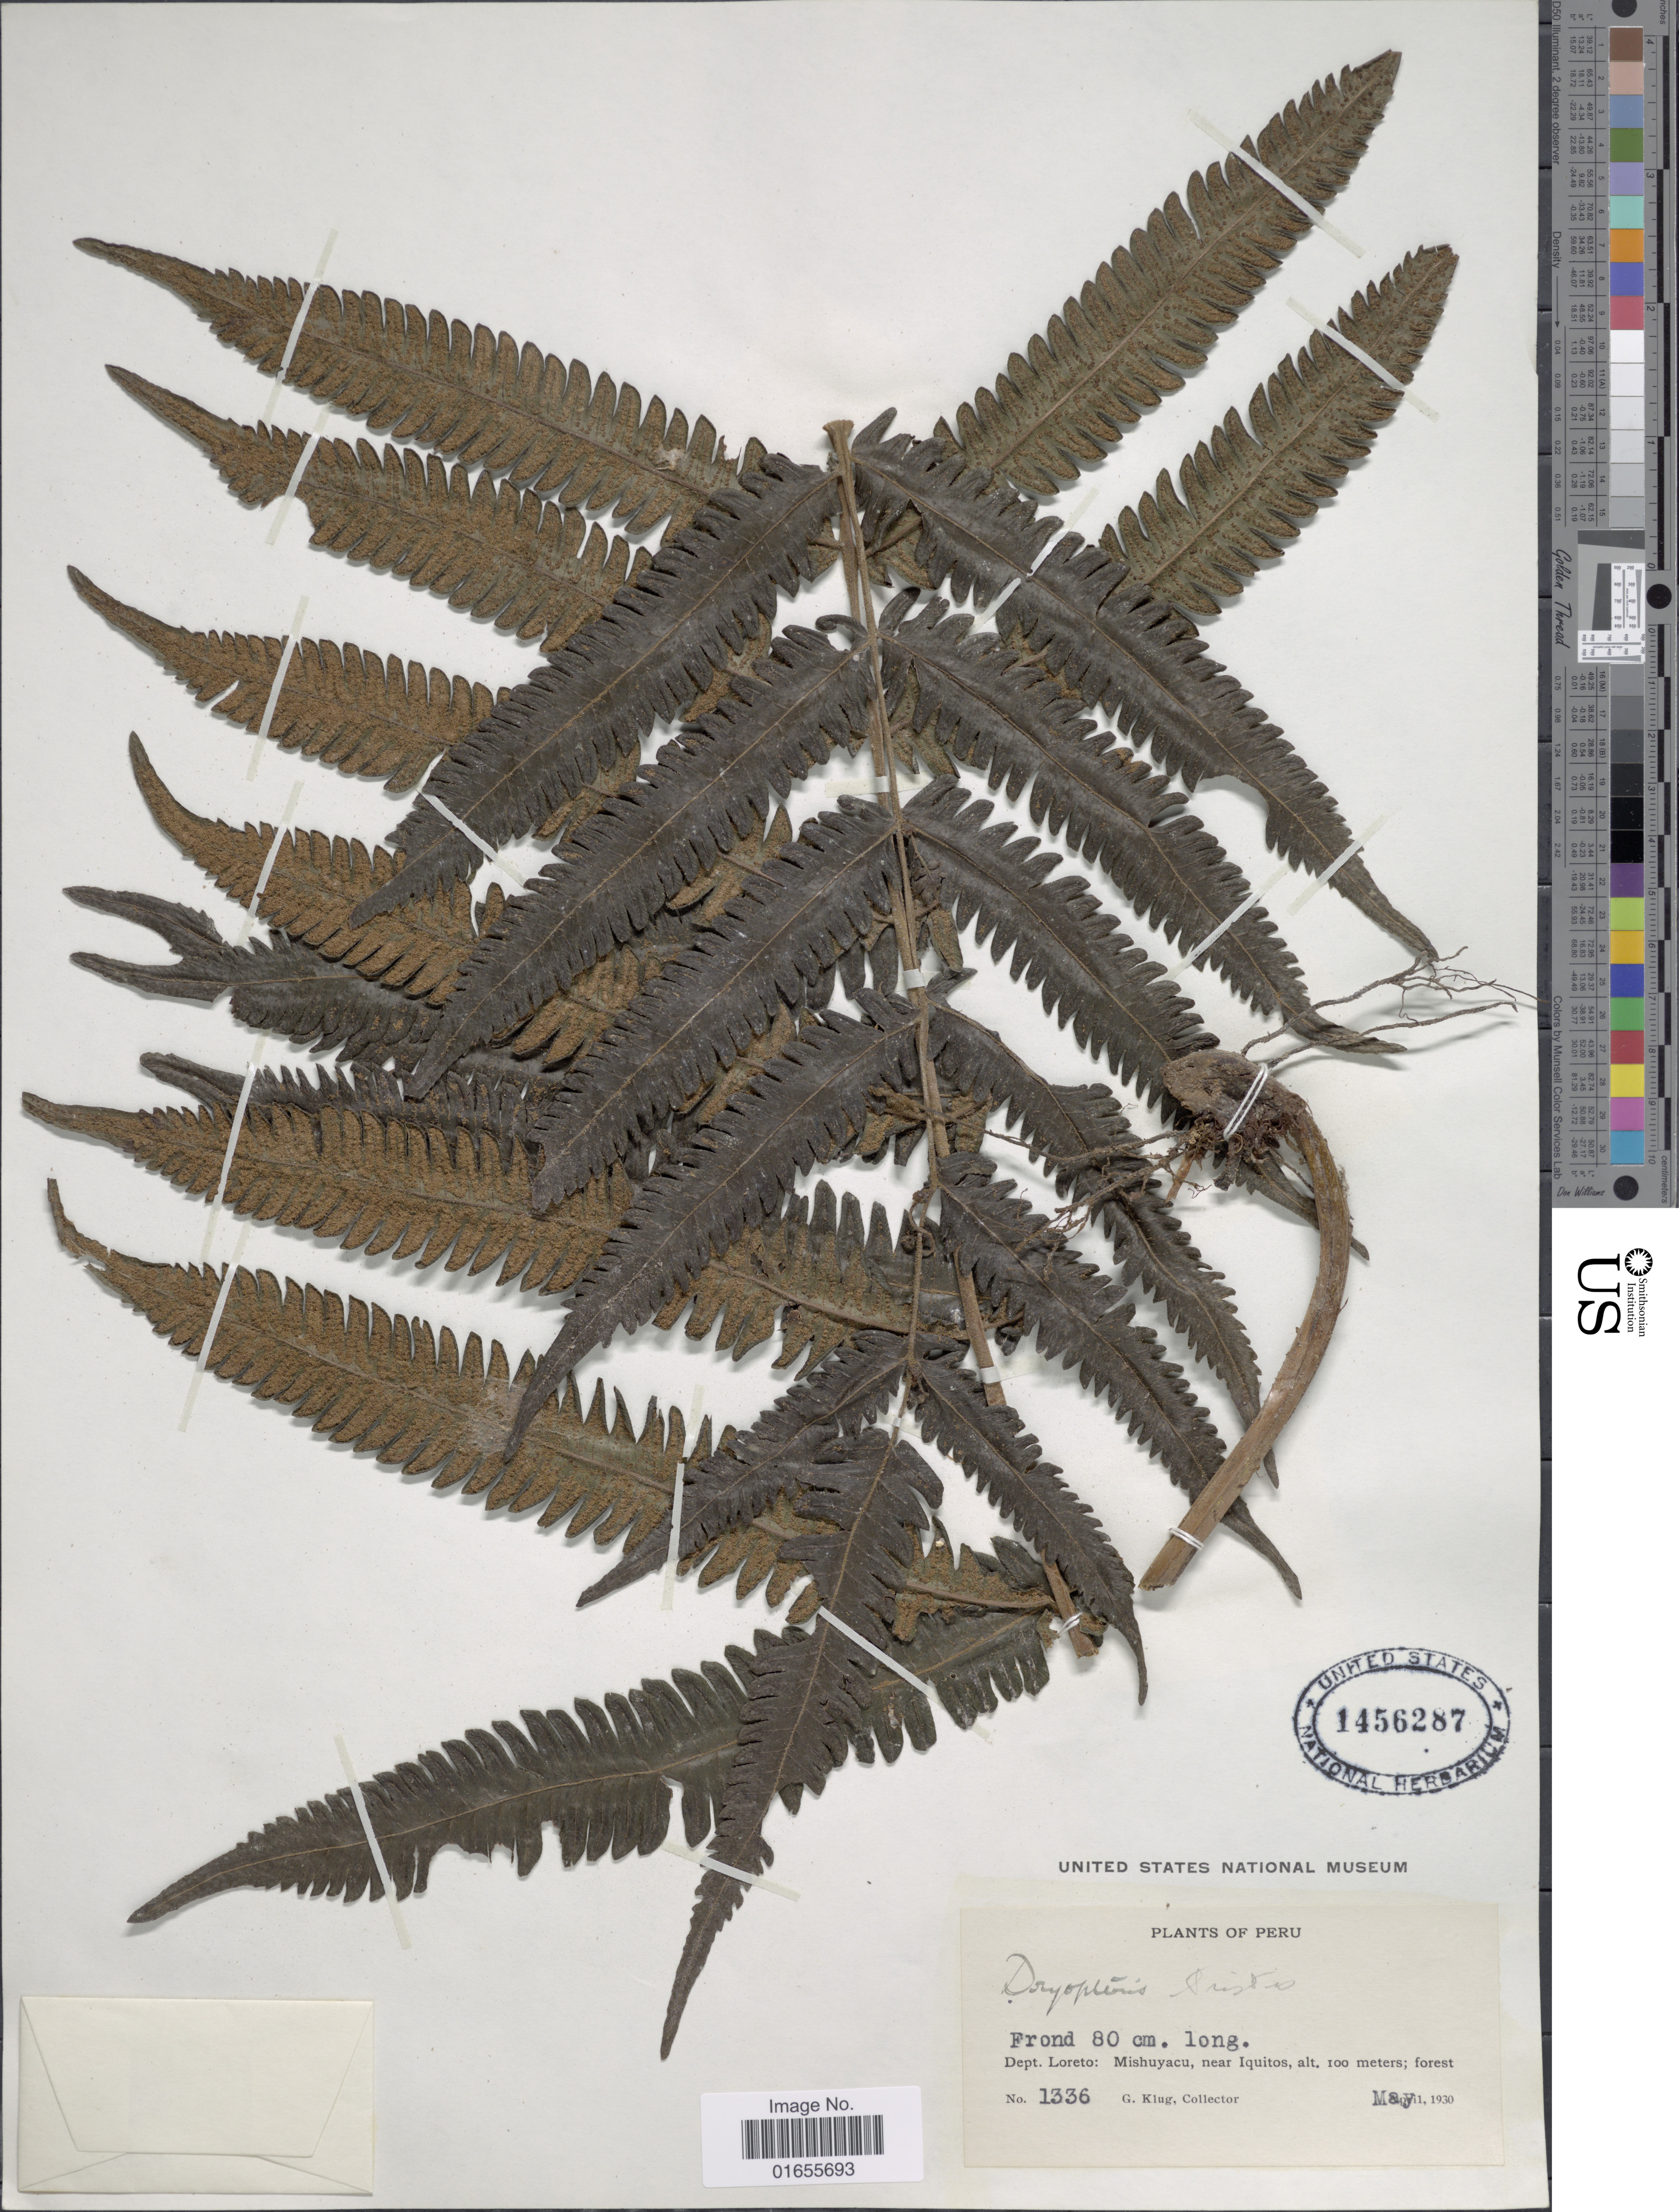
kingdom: Plantae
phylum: Tracheophyta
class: Polypodiopsida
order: Polypodiales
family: Thelypteridaceae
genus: Goniopteris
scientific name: Goniopteris tristis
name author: (Kuntze) Brade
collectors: G. Klug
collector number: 1336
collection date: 1930-05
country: Peru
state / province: Loreto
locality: Mishuyacu, near Iquitos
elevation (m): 100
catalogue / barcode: US 1456287